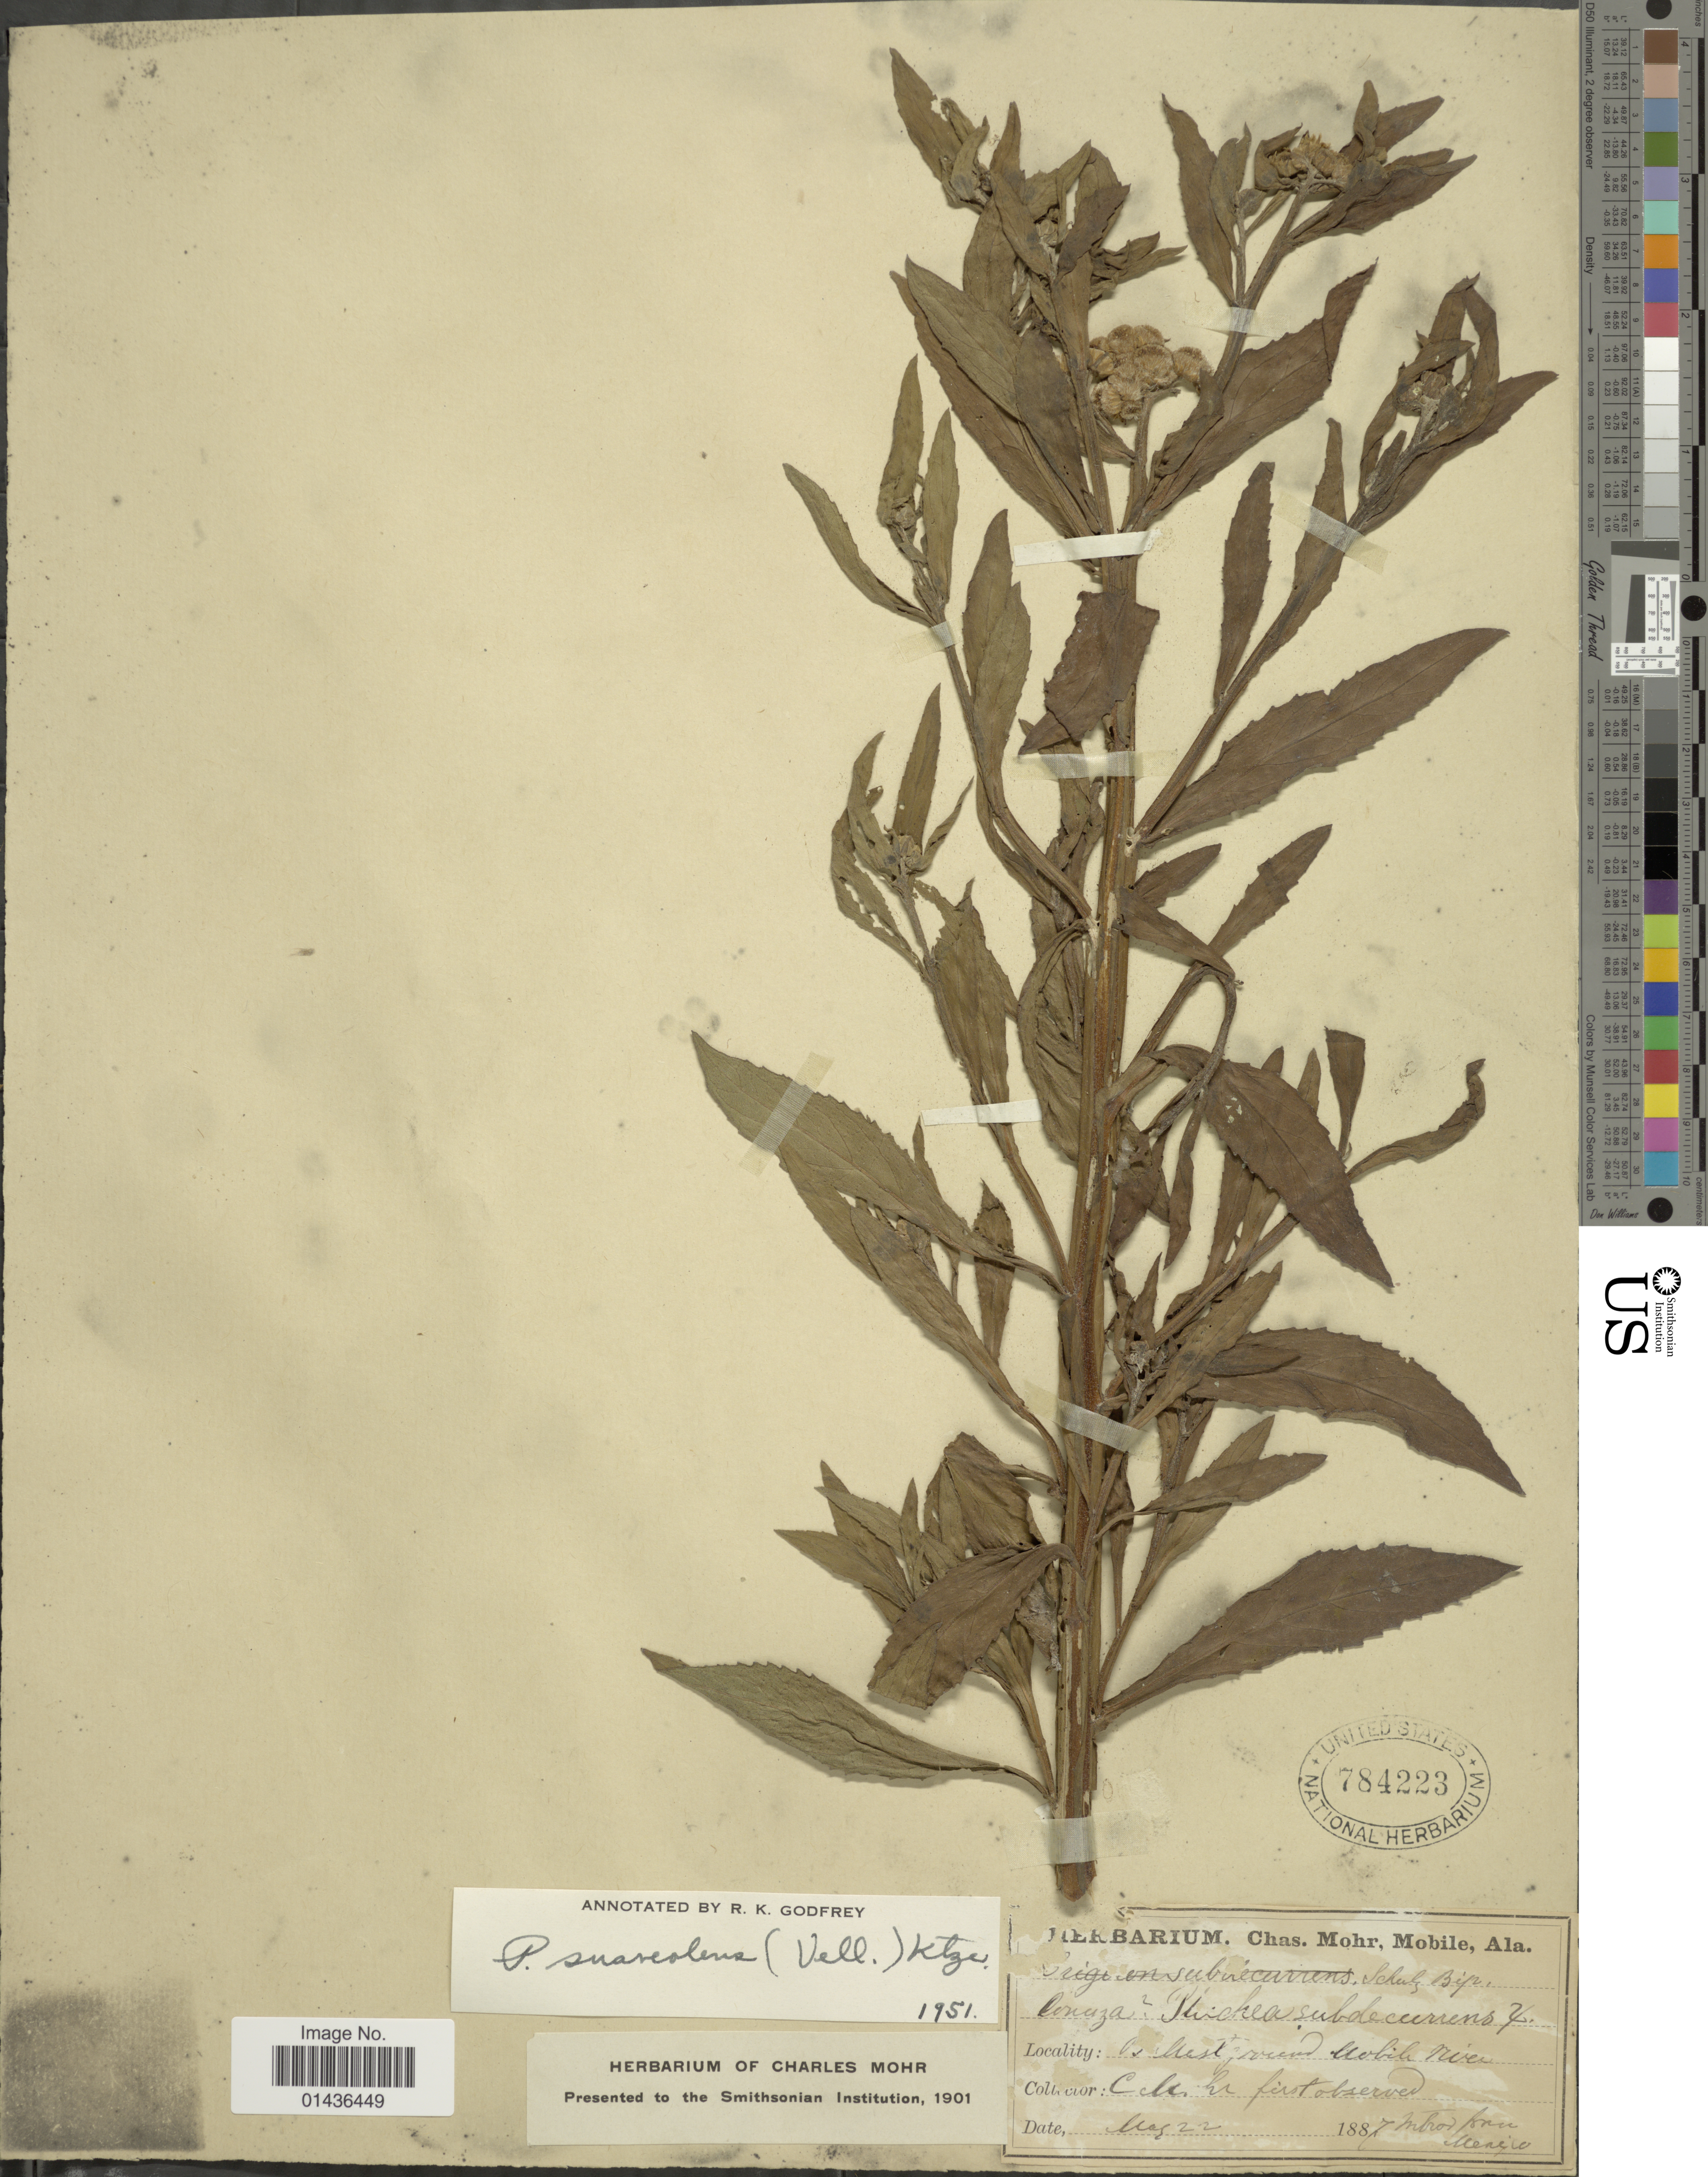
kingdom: Plantae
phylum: Tracheophyta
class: Magnoliopsida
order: Asterales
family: Asteraceae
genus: Pluchea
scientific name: Pluchea suaveolens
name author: (Vell.) Kuntze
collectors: Mohr, C. T. (herbarium)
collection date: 1887-05-22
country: United States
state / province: Alabama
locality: Ballast ground, Mobile River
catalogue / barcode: US 784223